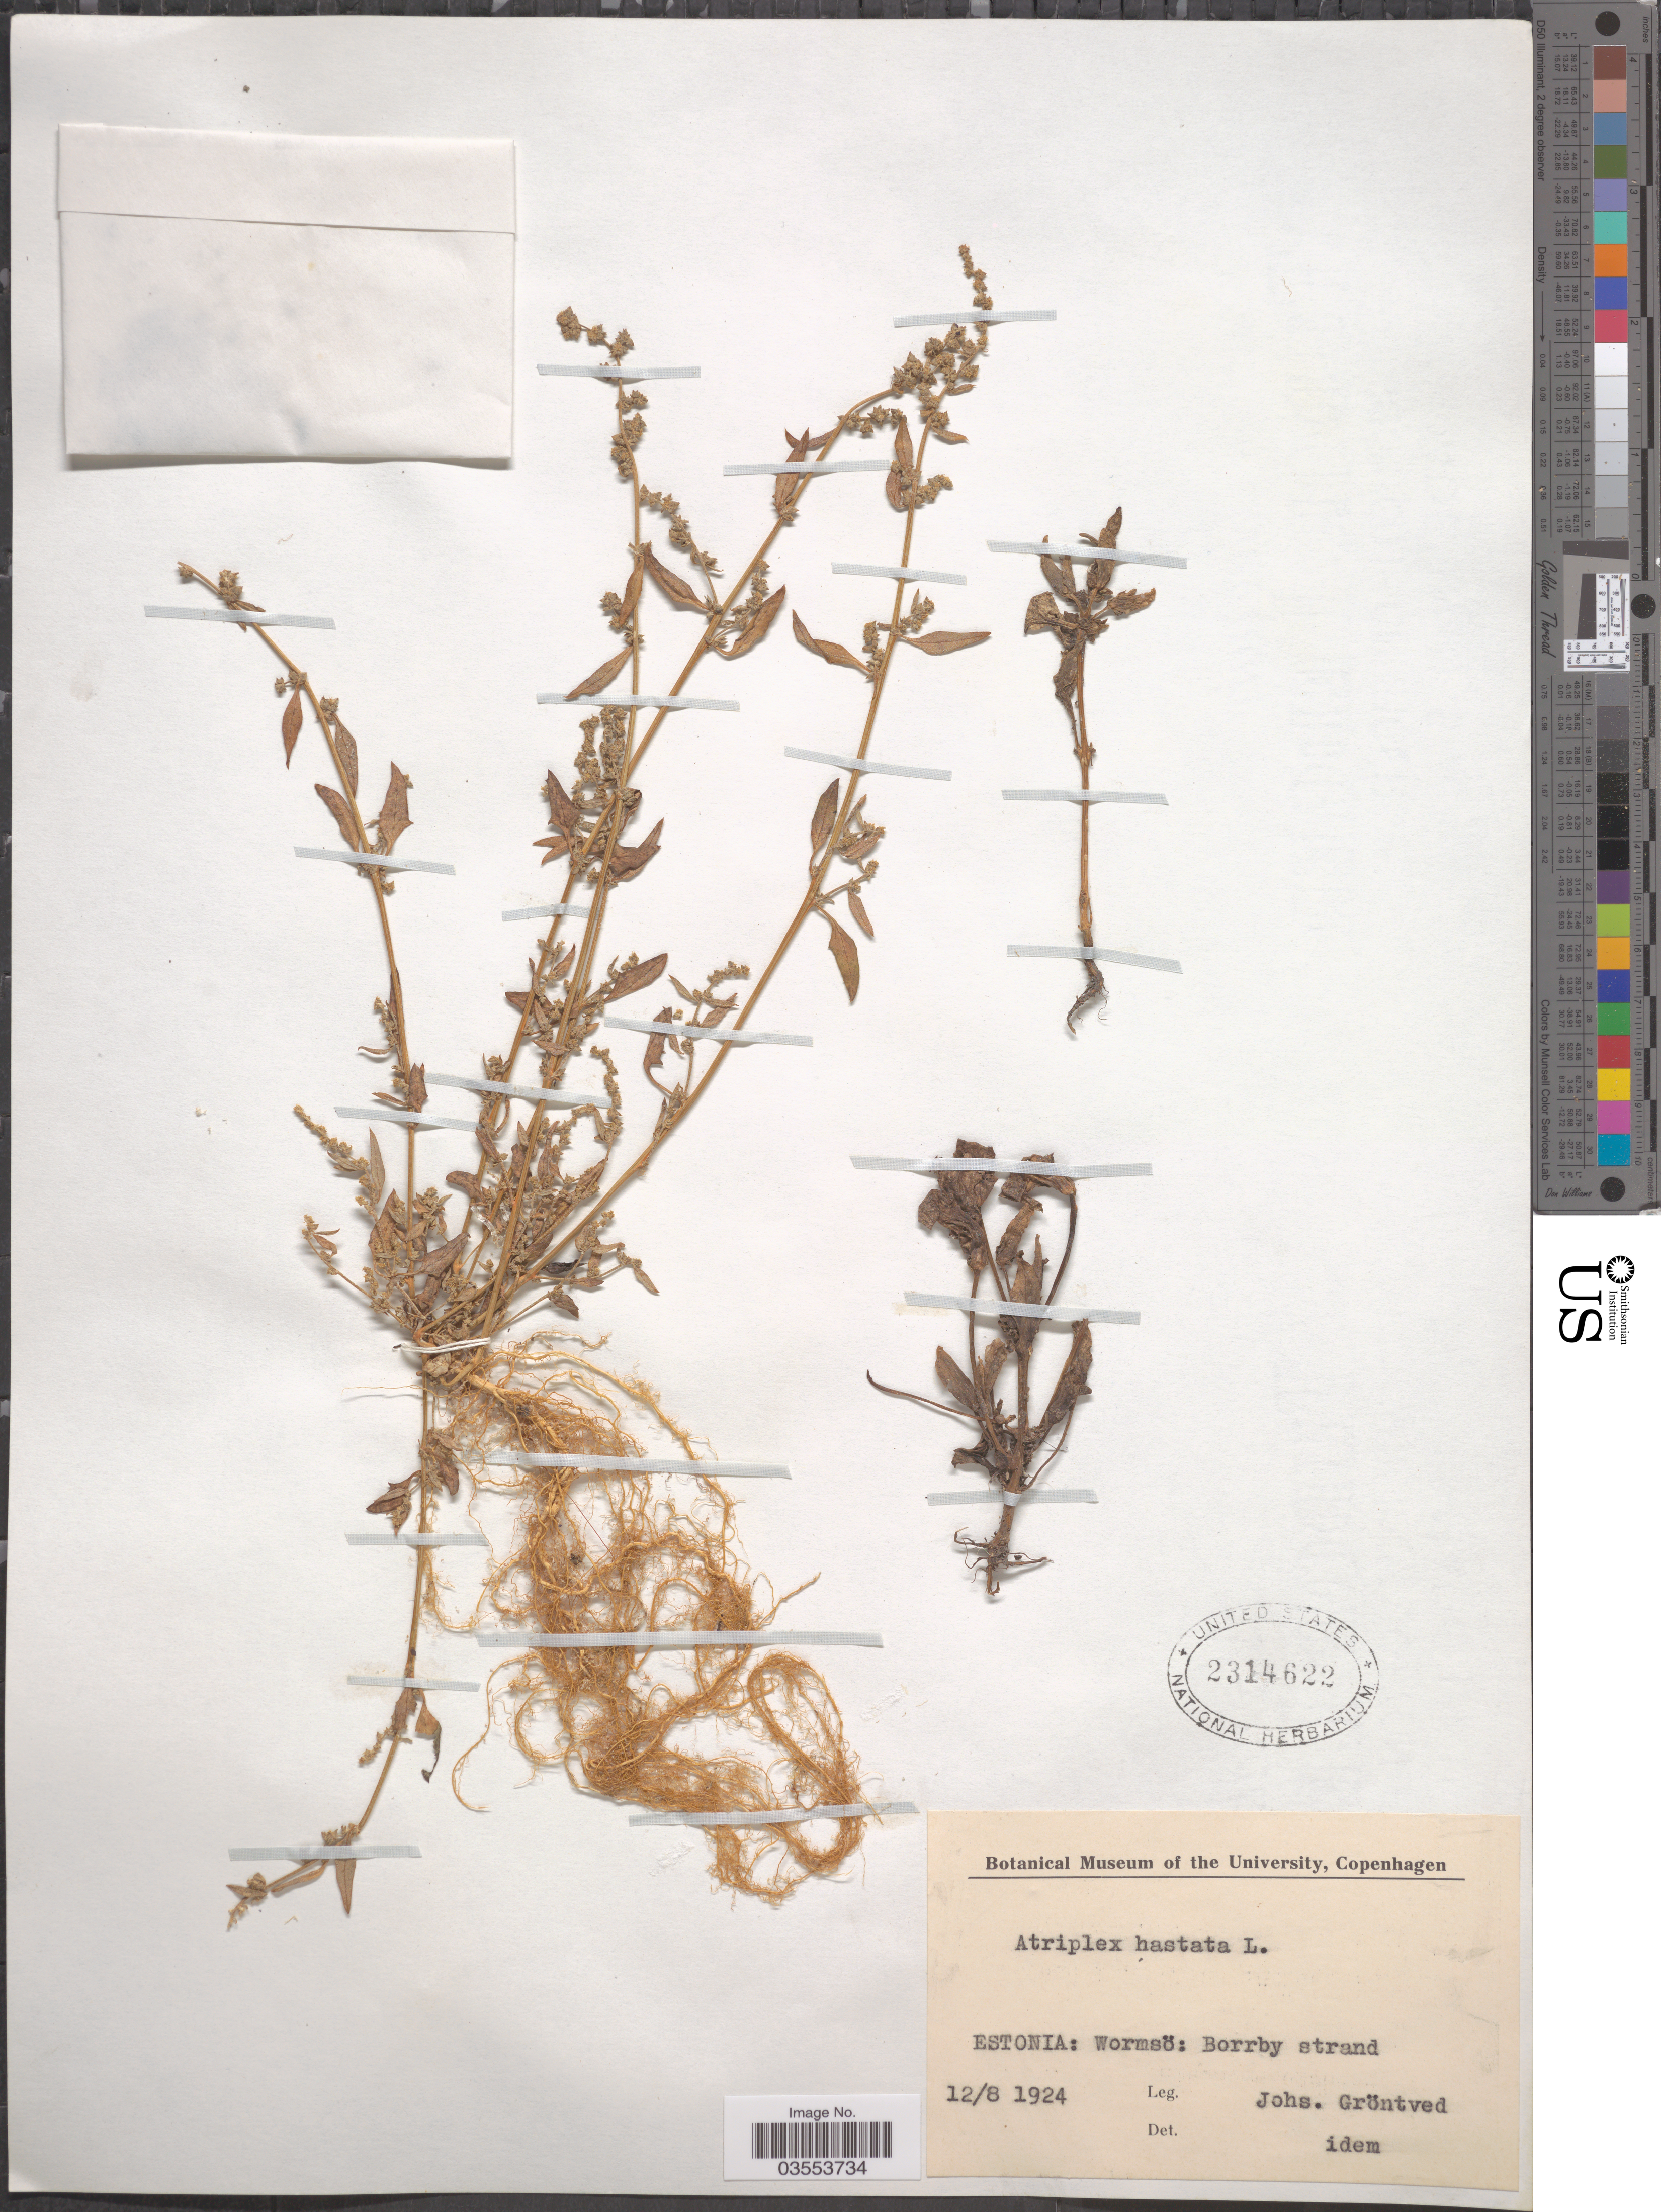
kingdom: Plantae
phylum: Tracheophyta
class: Magnoliopsida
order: Caryophyllales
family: Amaranthaceae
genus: Atriplex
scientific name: Atriplex hastata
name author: L.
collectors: J. Gröntved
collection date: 1924-08-12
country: Estonia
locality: Wormsö: Borrby strand.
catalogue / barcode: US 2314622